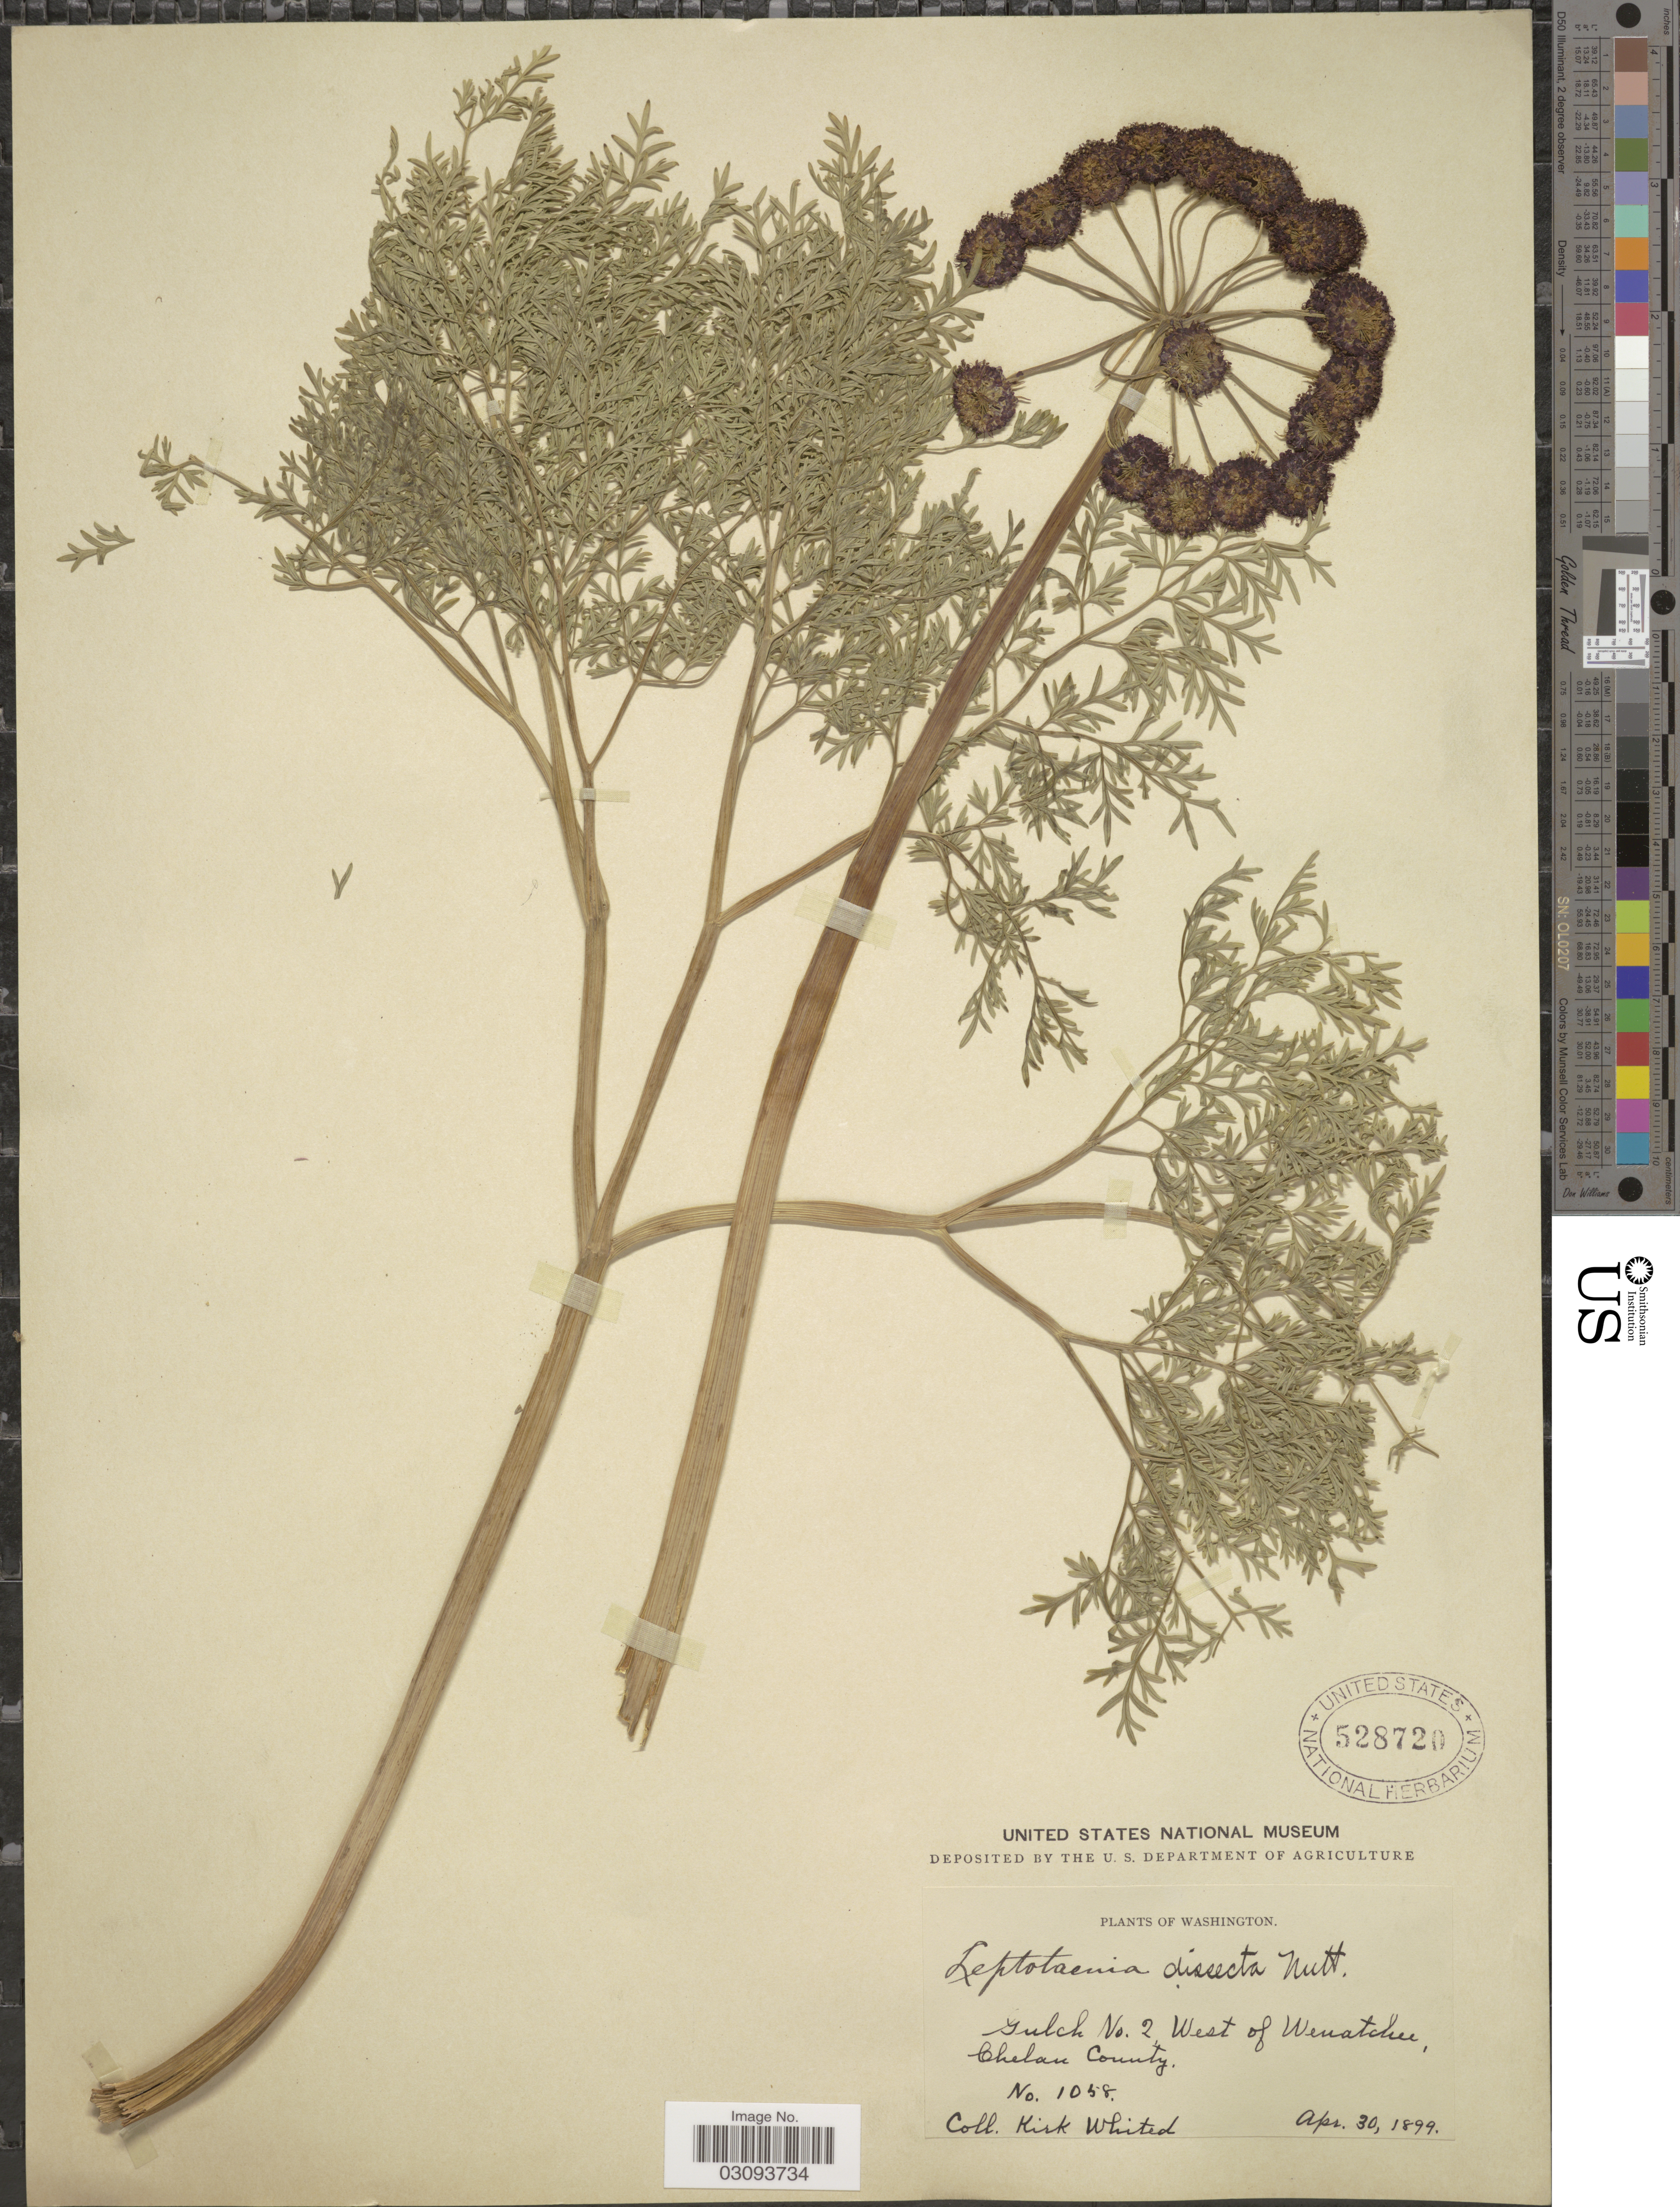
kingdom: Plantae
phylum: Tracheophyta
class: Magnoliopsida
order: Apiales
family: Apiaceae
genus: Lomatium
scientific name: Lomatium dissectum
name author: (Nutt.) Mathias & Constance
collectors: K. Whited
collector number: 1058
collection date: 1899-04-30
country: United States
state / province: Washington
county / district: Chelan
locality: Gulch No. 2 West of Wenatchee, Chelan County.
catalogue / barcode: US 528720